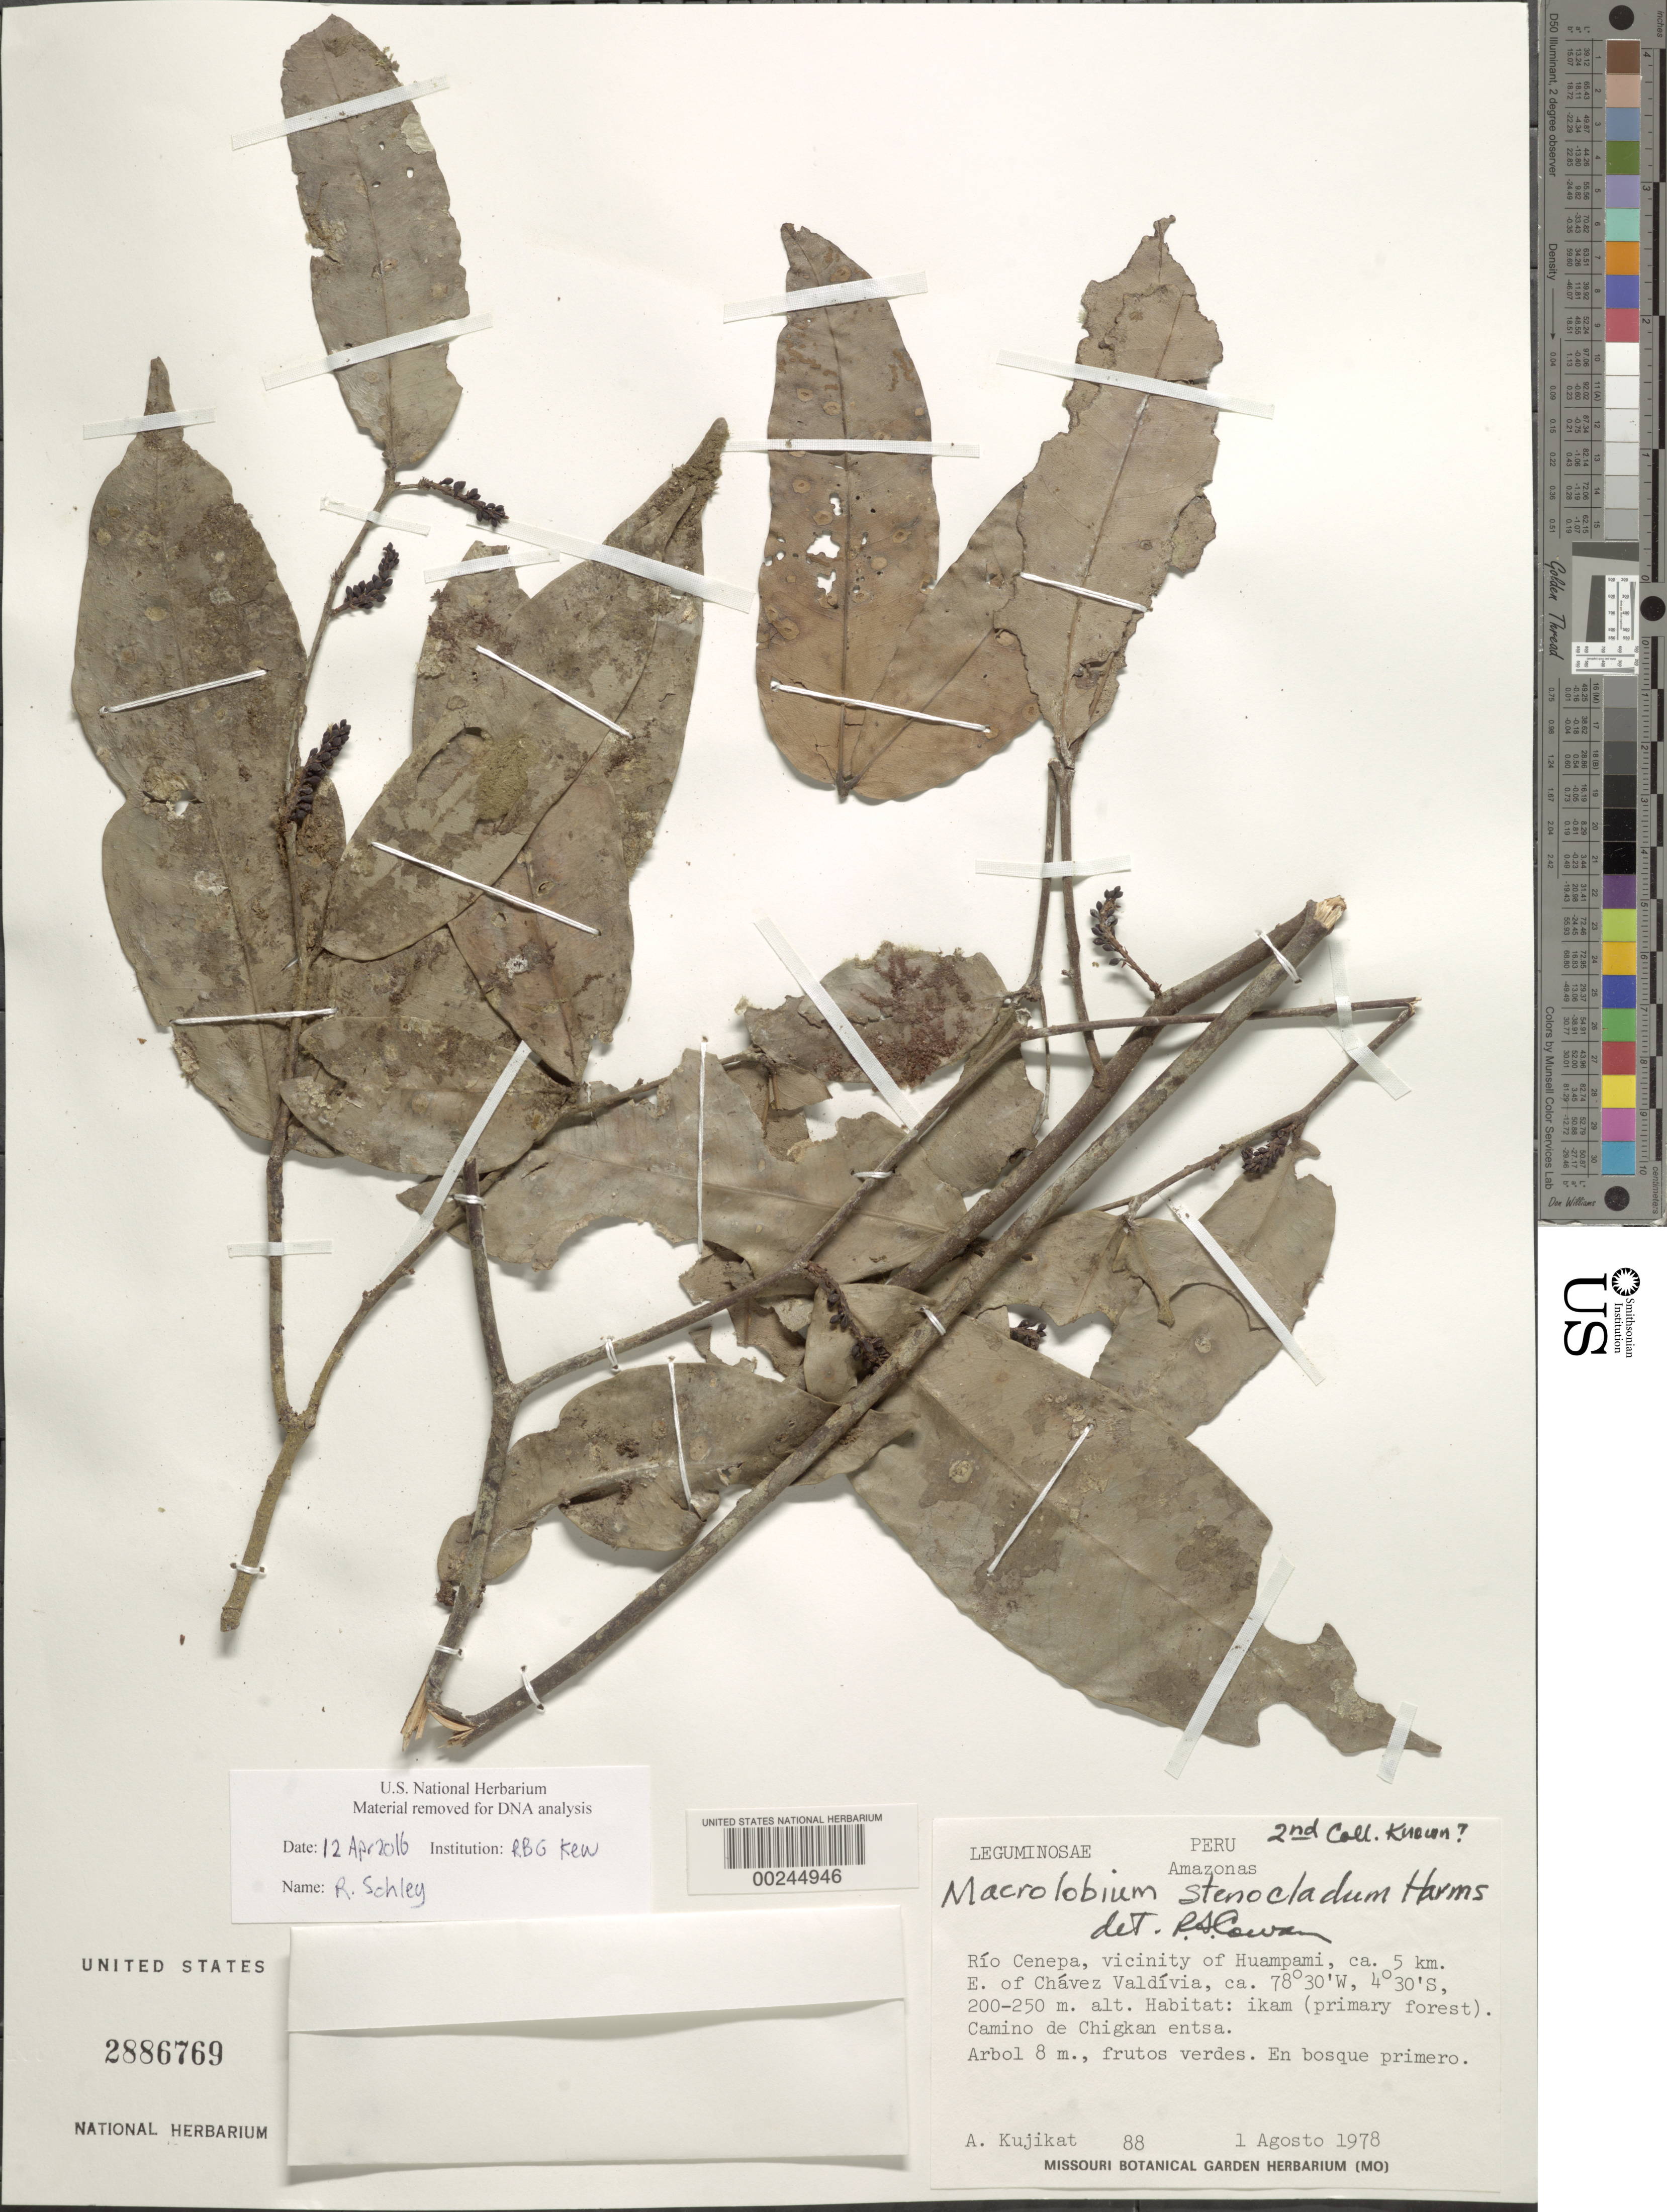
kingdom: Plantae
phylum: Tracheophyta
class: Magnoliopsida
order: Fabales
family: Fabaceae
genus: Macrolobium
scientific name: Macrolobium stenocladum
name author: Harms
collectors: A. Kujikat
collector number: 88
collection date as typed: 01 Aug 1978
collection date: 1978-08-01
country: Peru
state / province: Amazonas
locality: Río Cenepa, vicinity of Huampami, ca. 5 km E of Chávez Valdivia; camino de Chigkan Entsa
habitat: Ikam (primary forest)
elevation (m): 200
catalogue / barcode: US 2886769